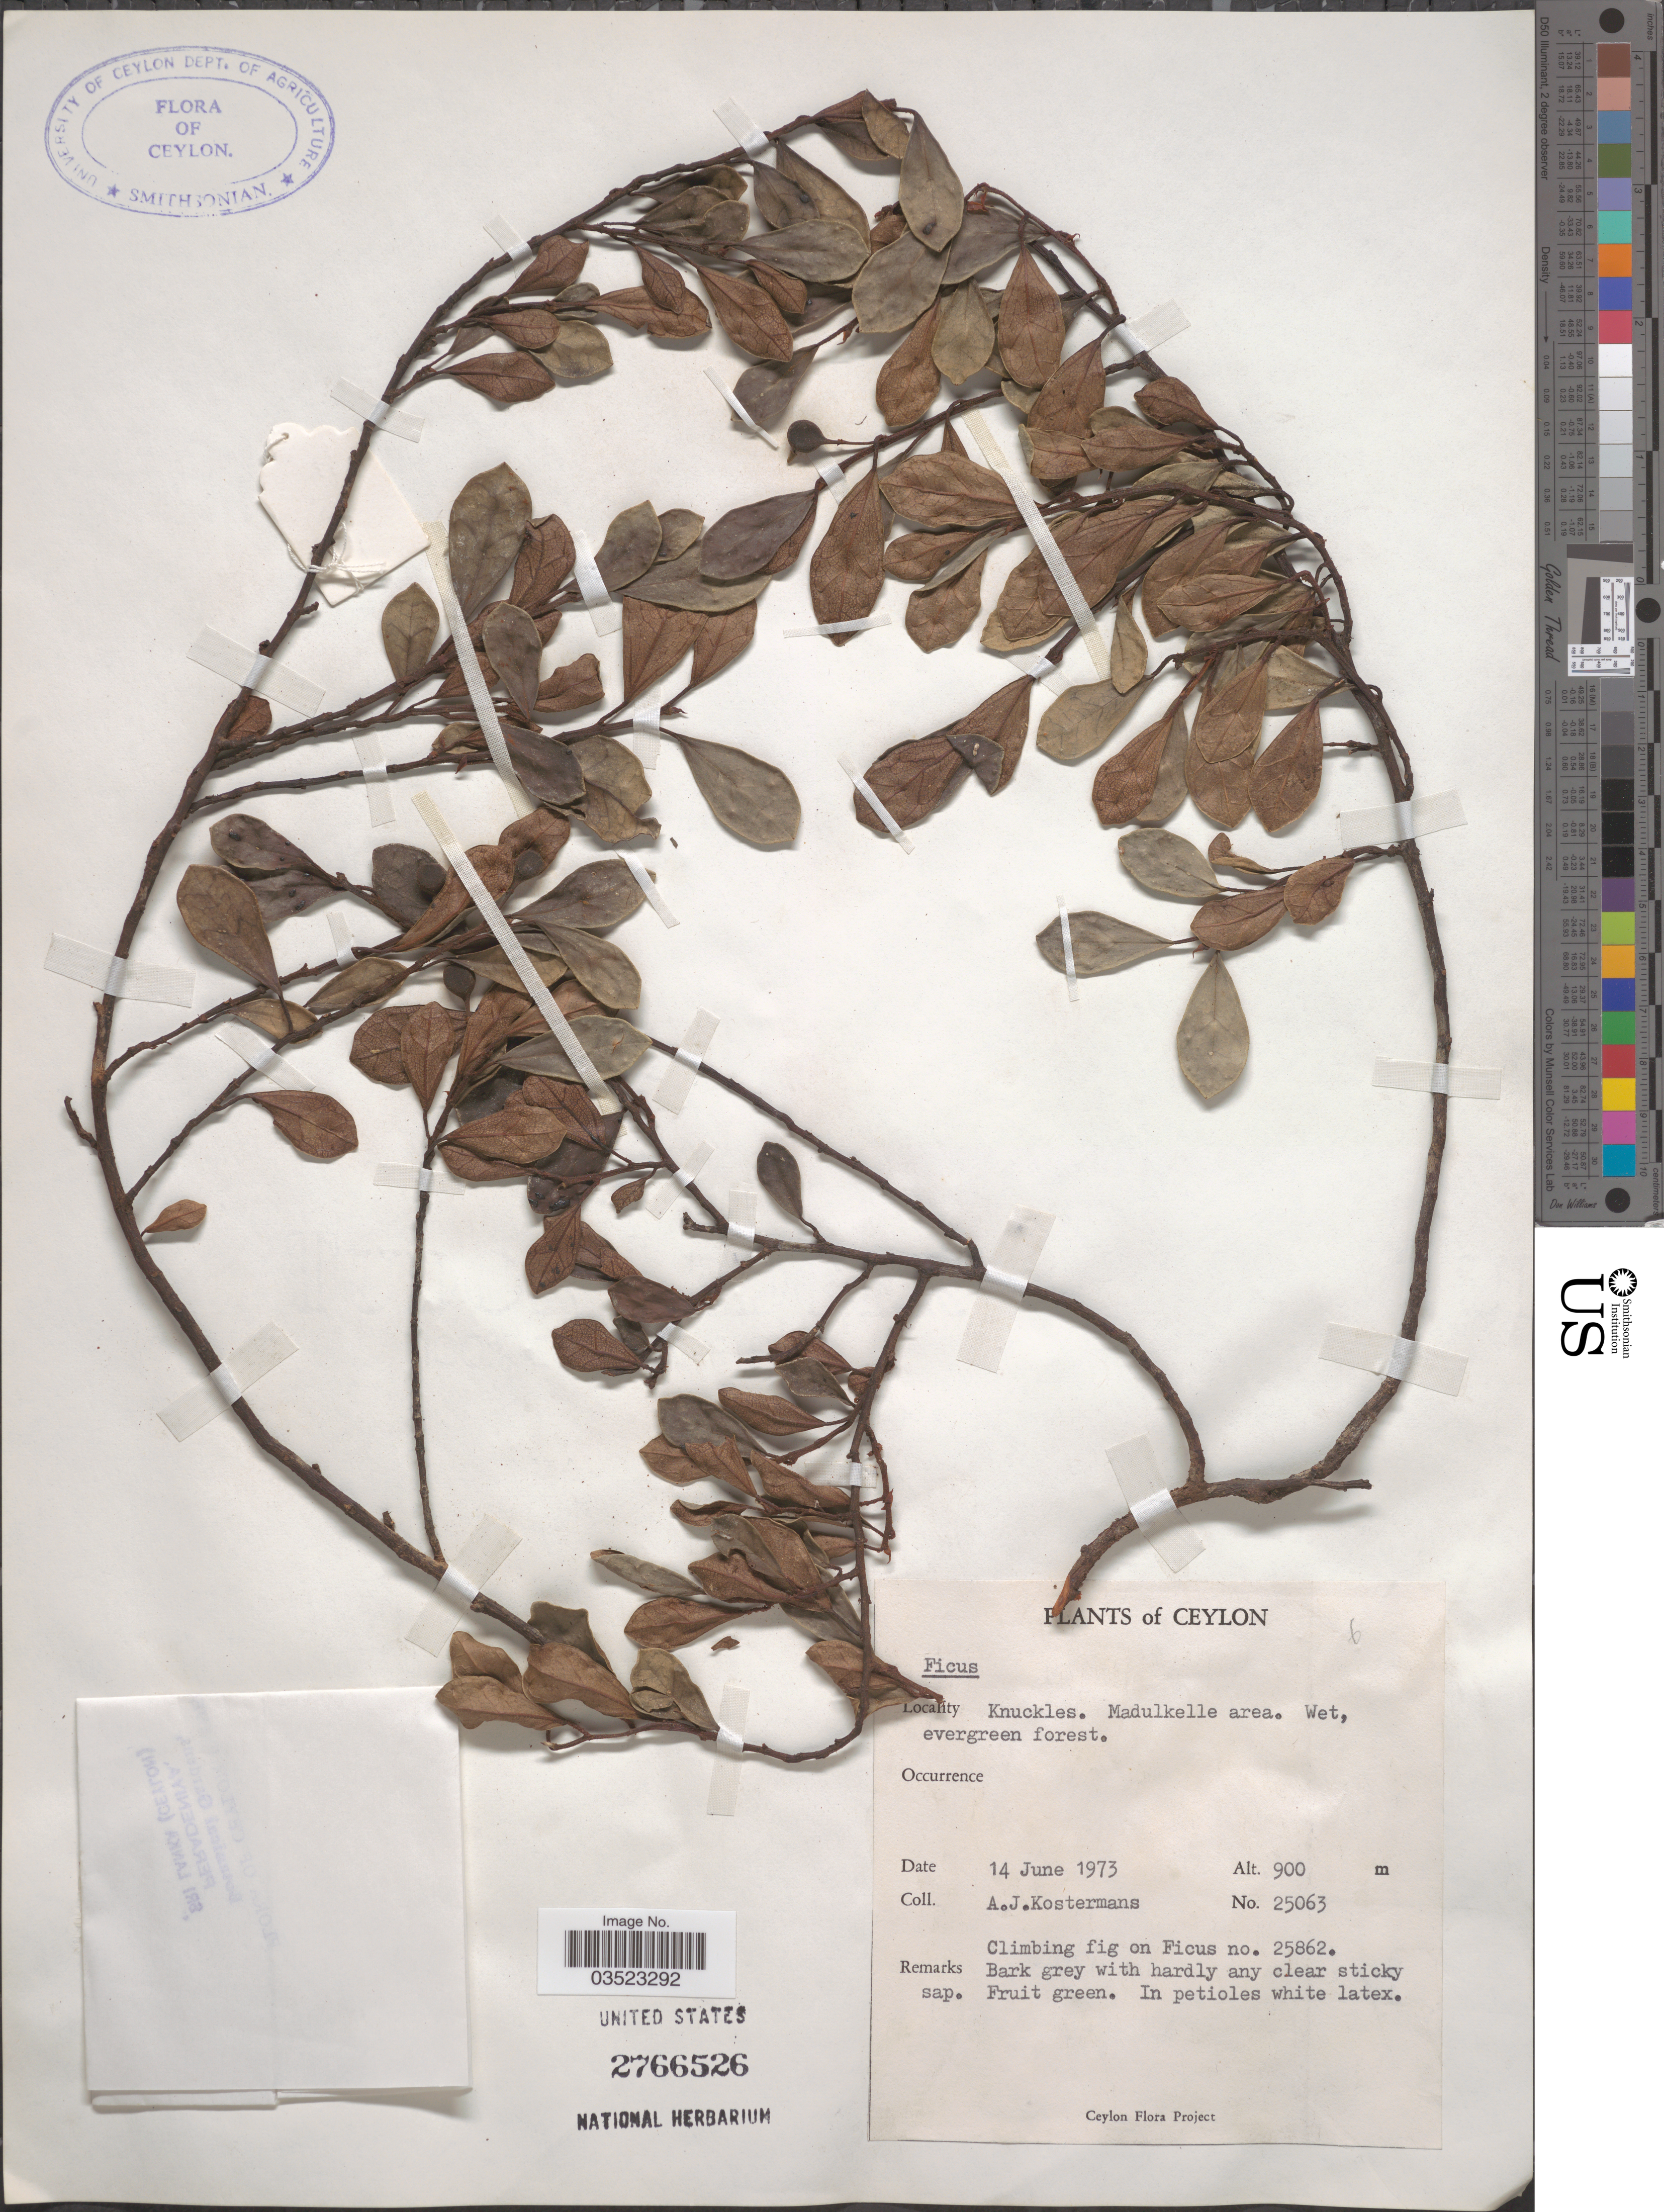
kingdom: Plantae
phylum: Tracheophyta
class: Magnoliopsida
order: Rosales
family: Moraceae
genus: Ficus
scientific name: Ficus sp.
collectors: A. J. G. Kostermans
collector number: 25063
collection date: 1973-06-14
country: Sri Lanka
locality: Ceylon. Knuckles. Madulkelle area.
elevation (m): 900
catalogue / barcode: US 2766526